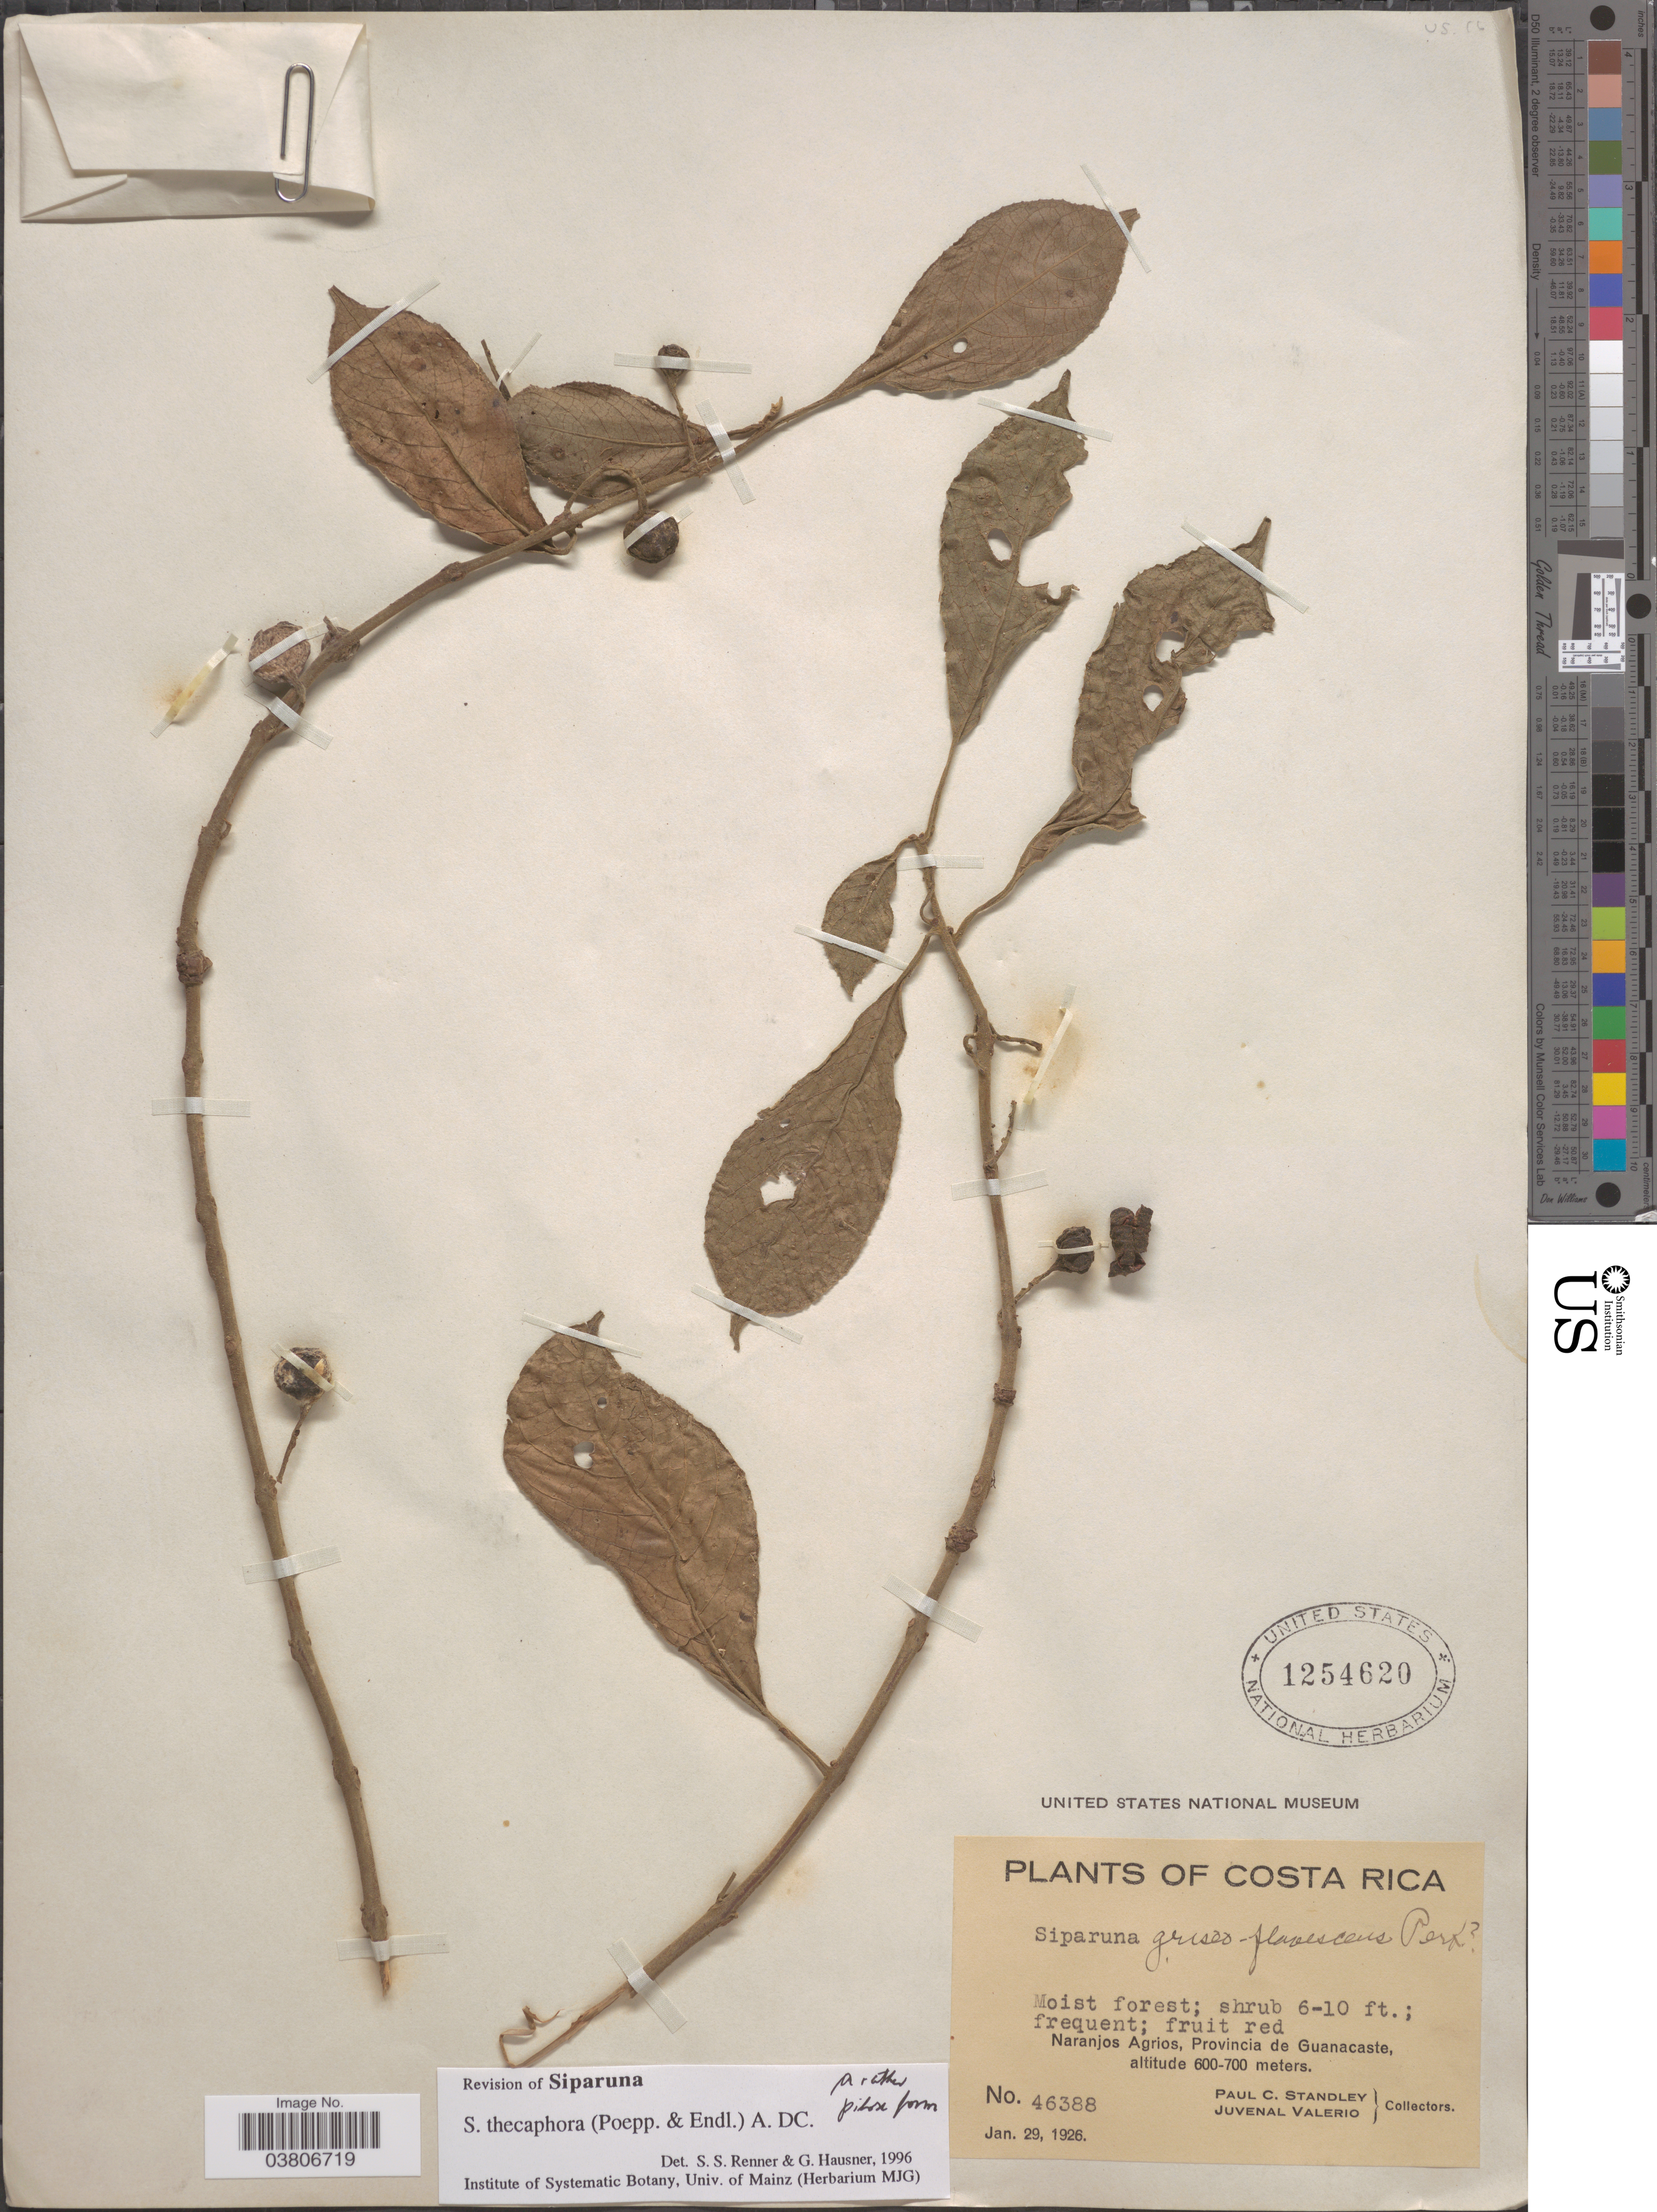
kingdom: Plantae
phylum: Tracheophyta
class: Magnoliopsida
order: Laurales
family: Siparunaceae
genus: Siparuna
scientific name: Siparuna thecaphora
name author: (Poepp. & Endl.) A. DC.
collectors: P. C. Standley & J. Valerio R.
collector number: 46388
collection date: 1926-01-29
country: Costa Rica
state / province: Guanacaste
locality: Naranjos Agrios.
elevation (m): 600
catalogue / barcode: US 1254620